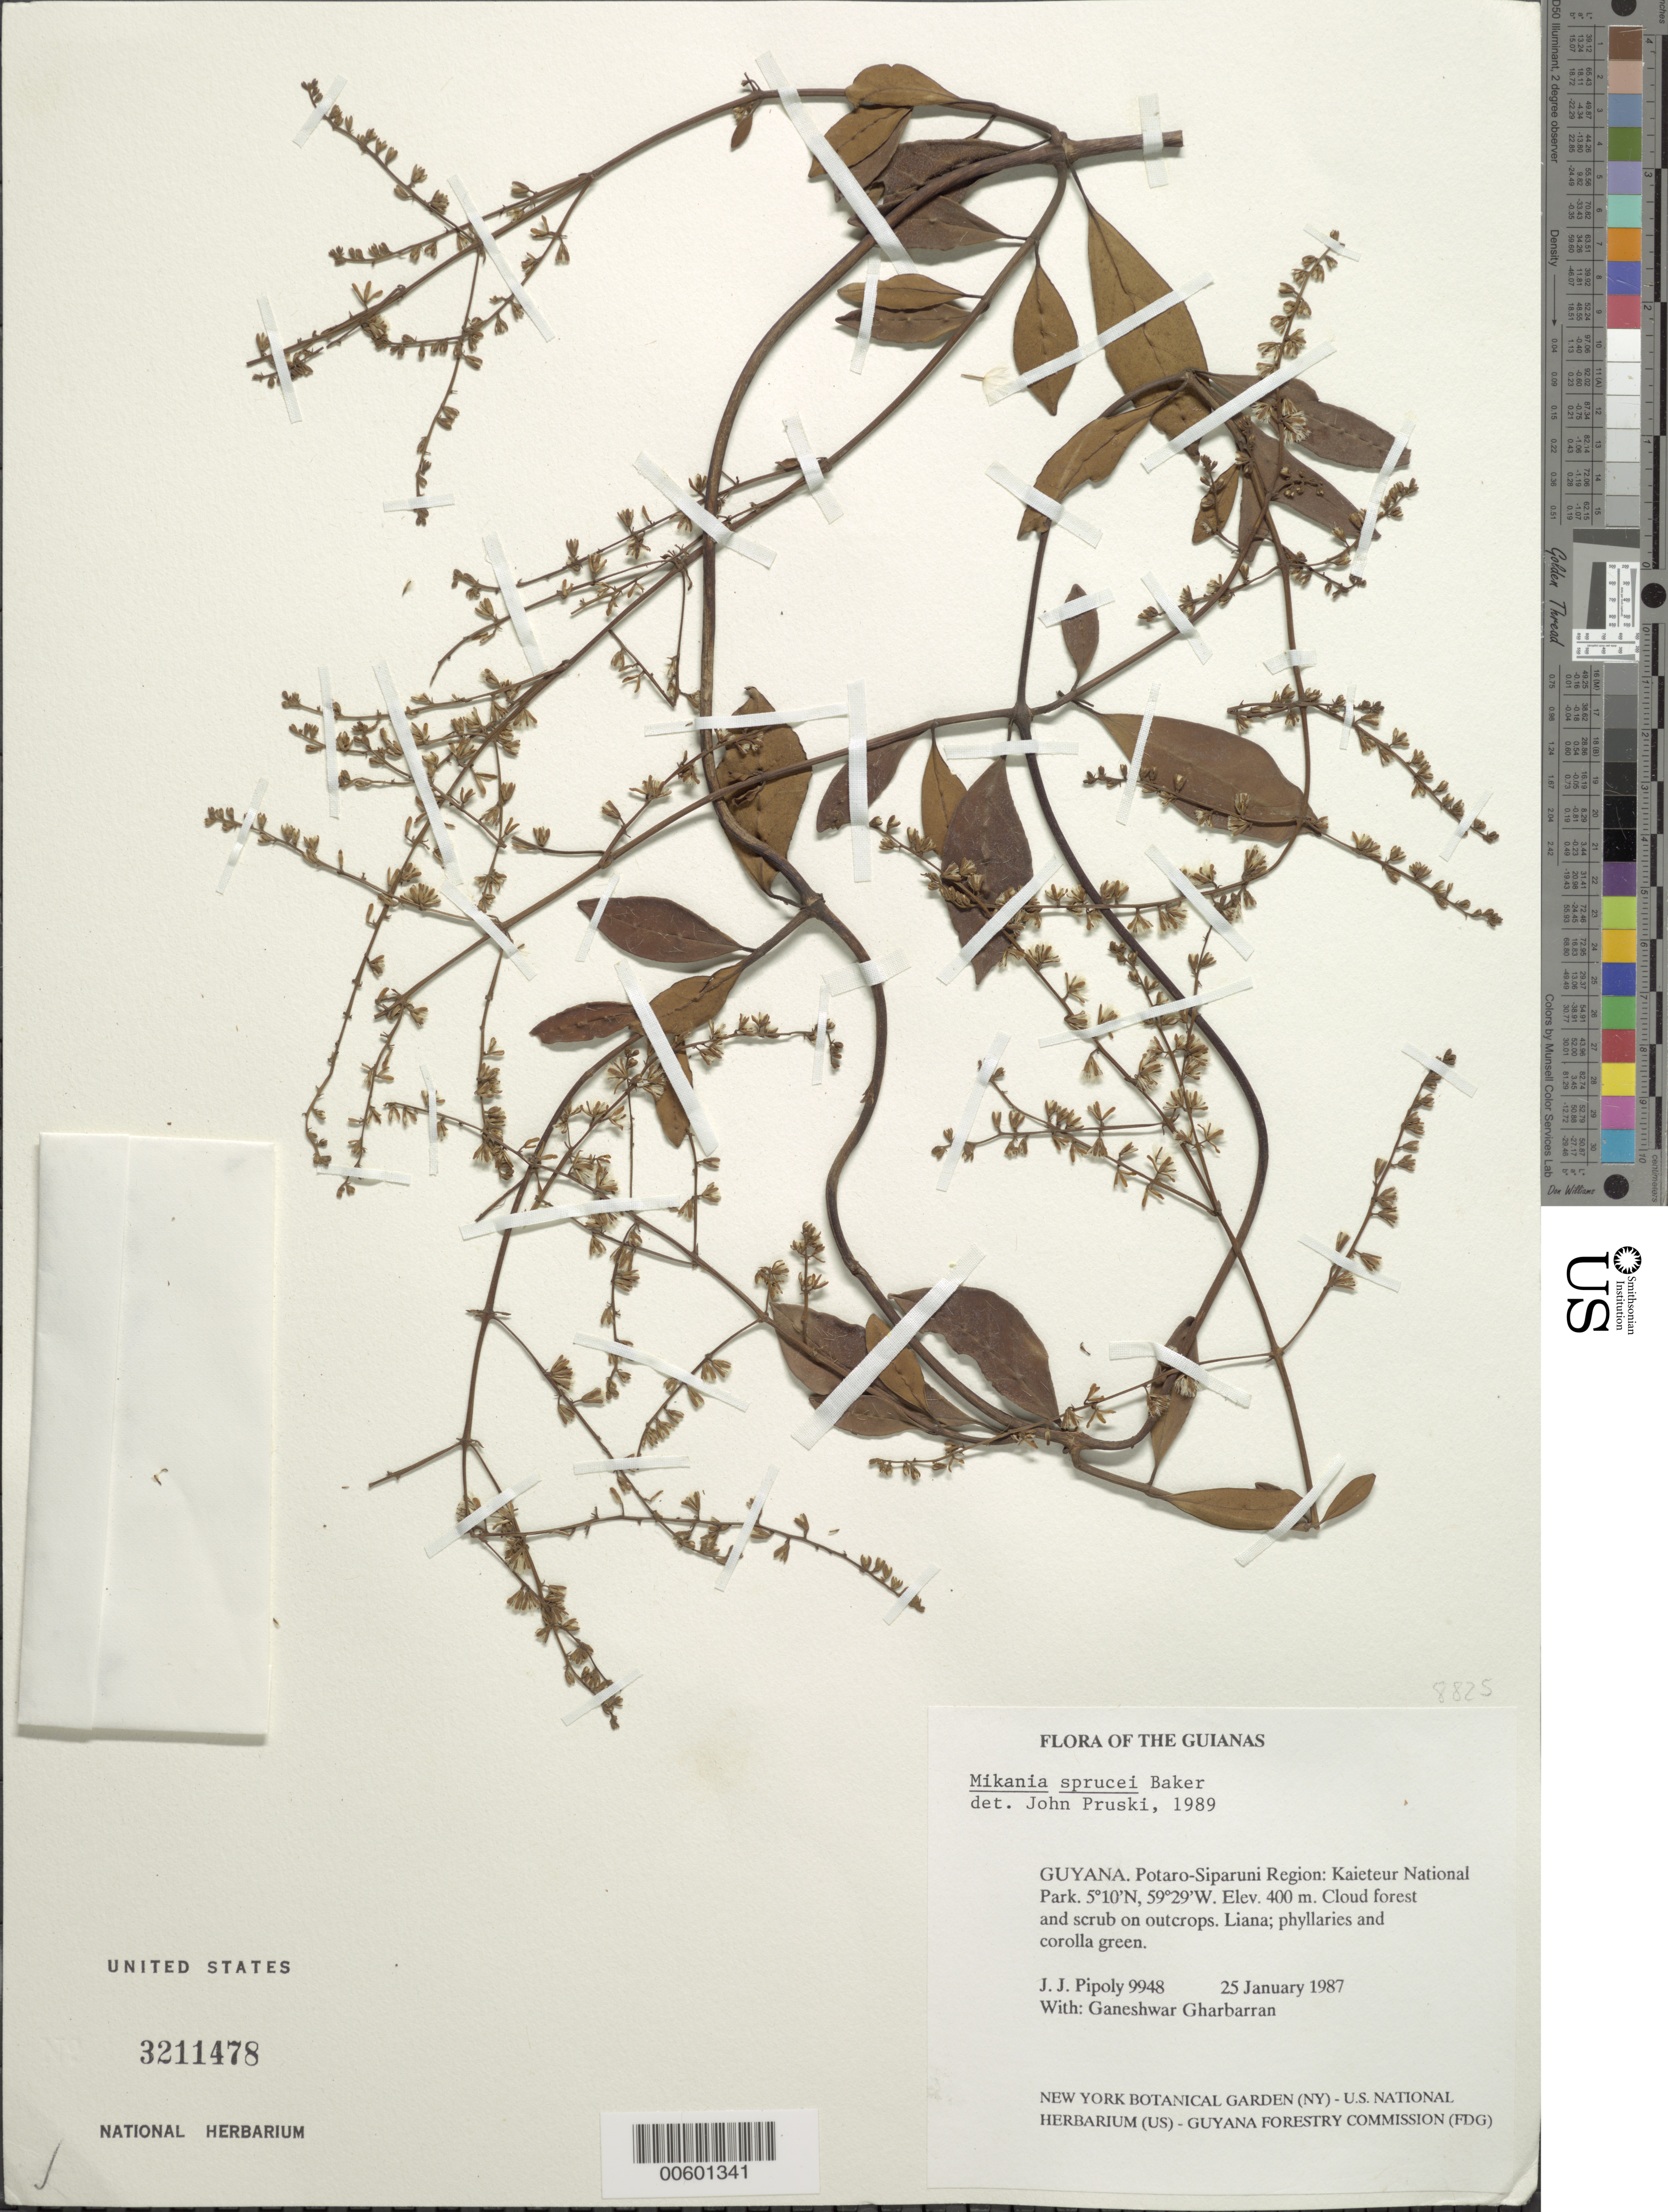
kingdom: Plantae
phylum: Tracheophyta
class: Magnoliopsida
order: Asterales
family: Asteraceae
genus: Mikania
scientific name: Mikania sprucei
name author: Baker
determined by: Pruski, J. F.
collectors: J. J. Pipoly & G. Gharbarran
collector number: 9948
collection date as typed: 25 January 1987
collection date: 1987-01-25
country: Guyana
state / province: Potaro-Siparuni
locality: Kaieteur National Park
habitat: Cloud forest and scrub on outcrops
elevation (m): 400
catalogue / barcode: US 3211478